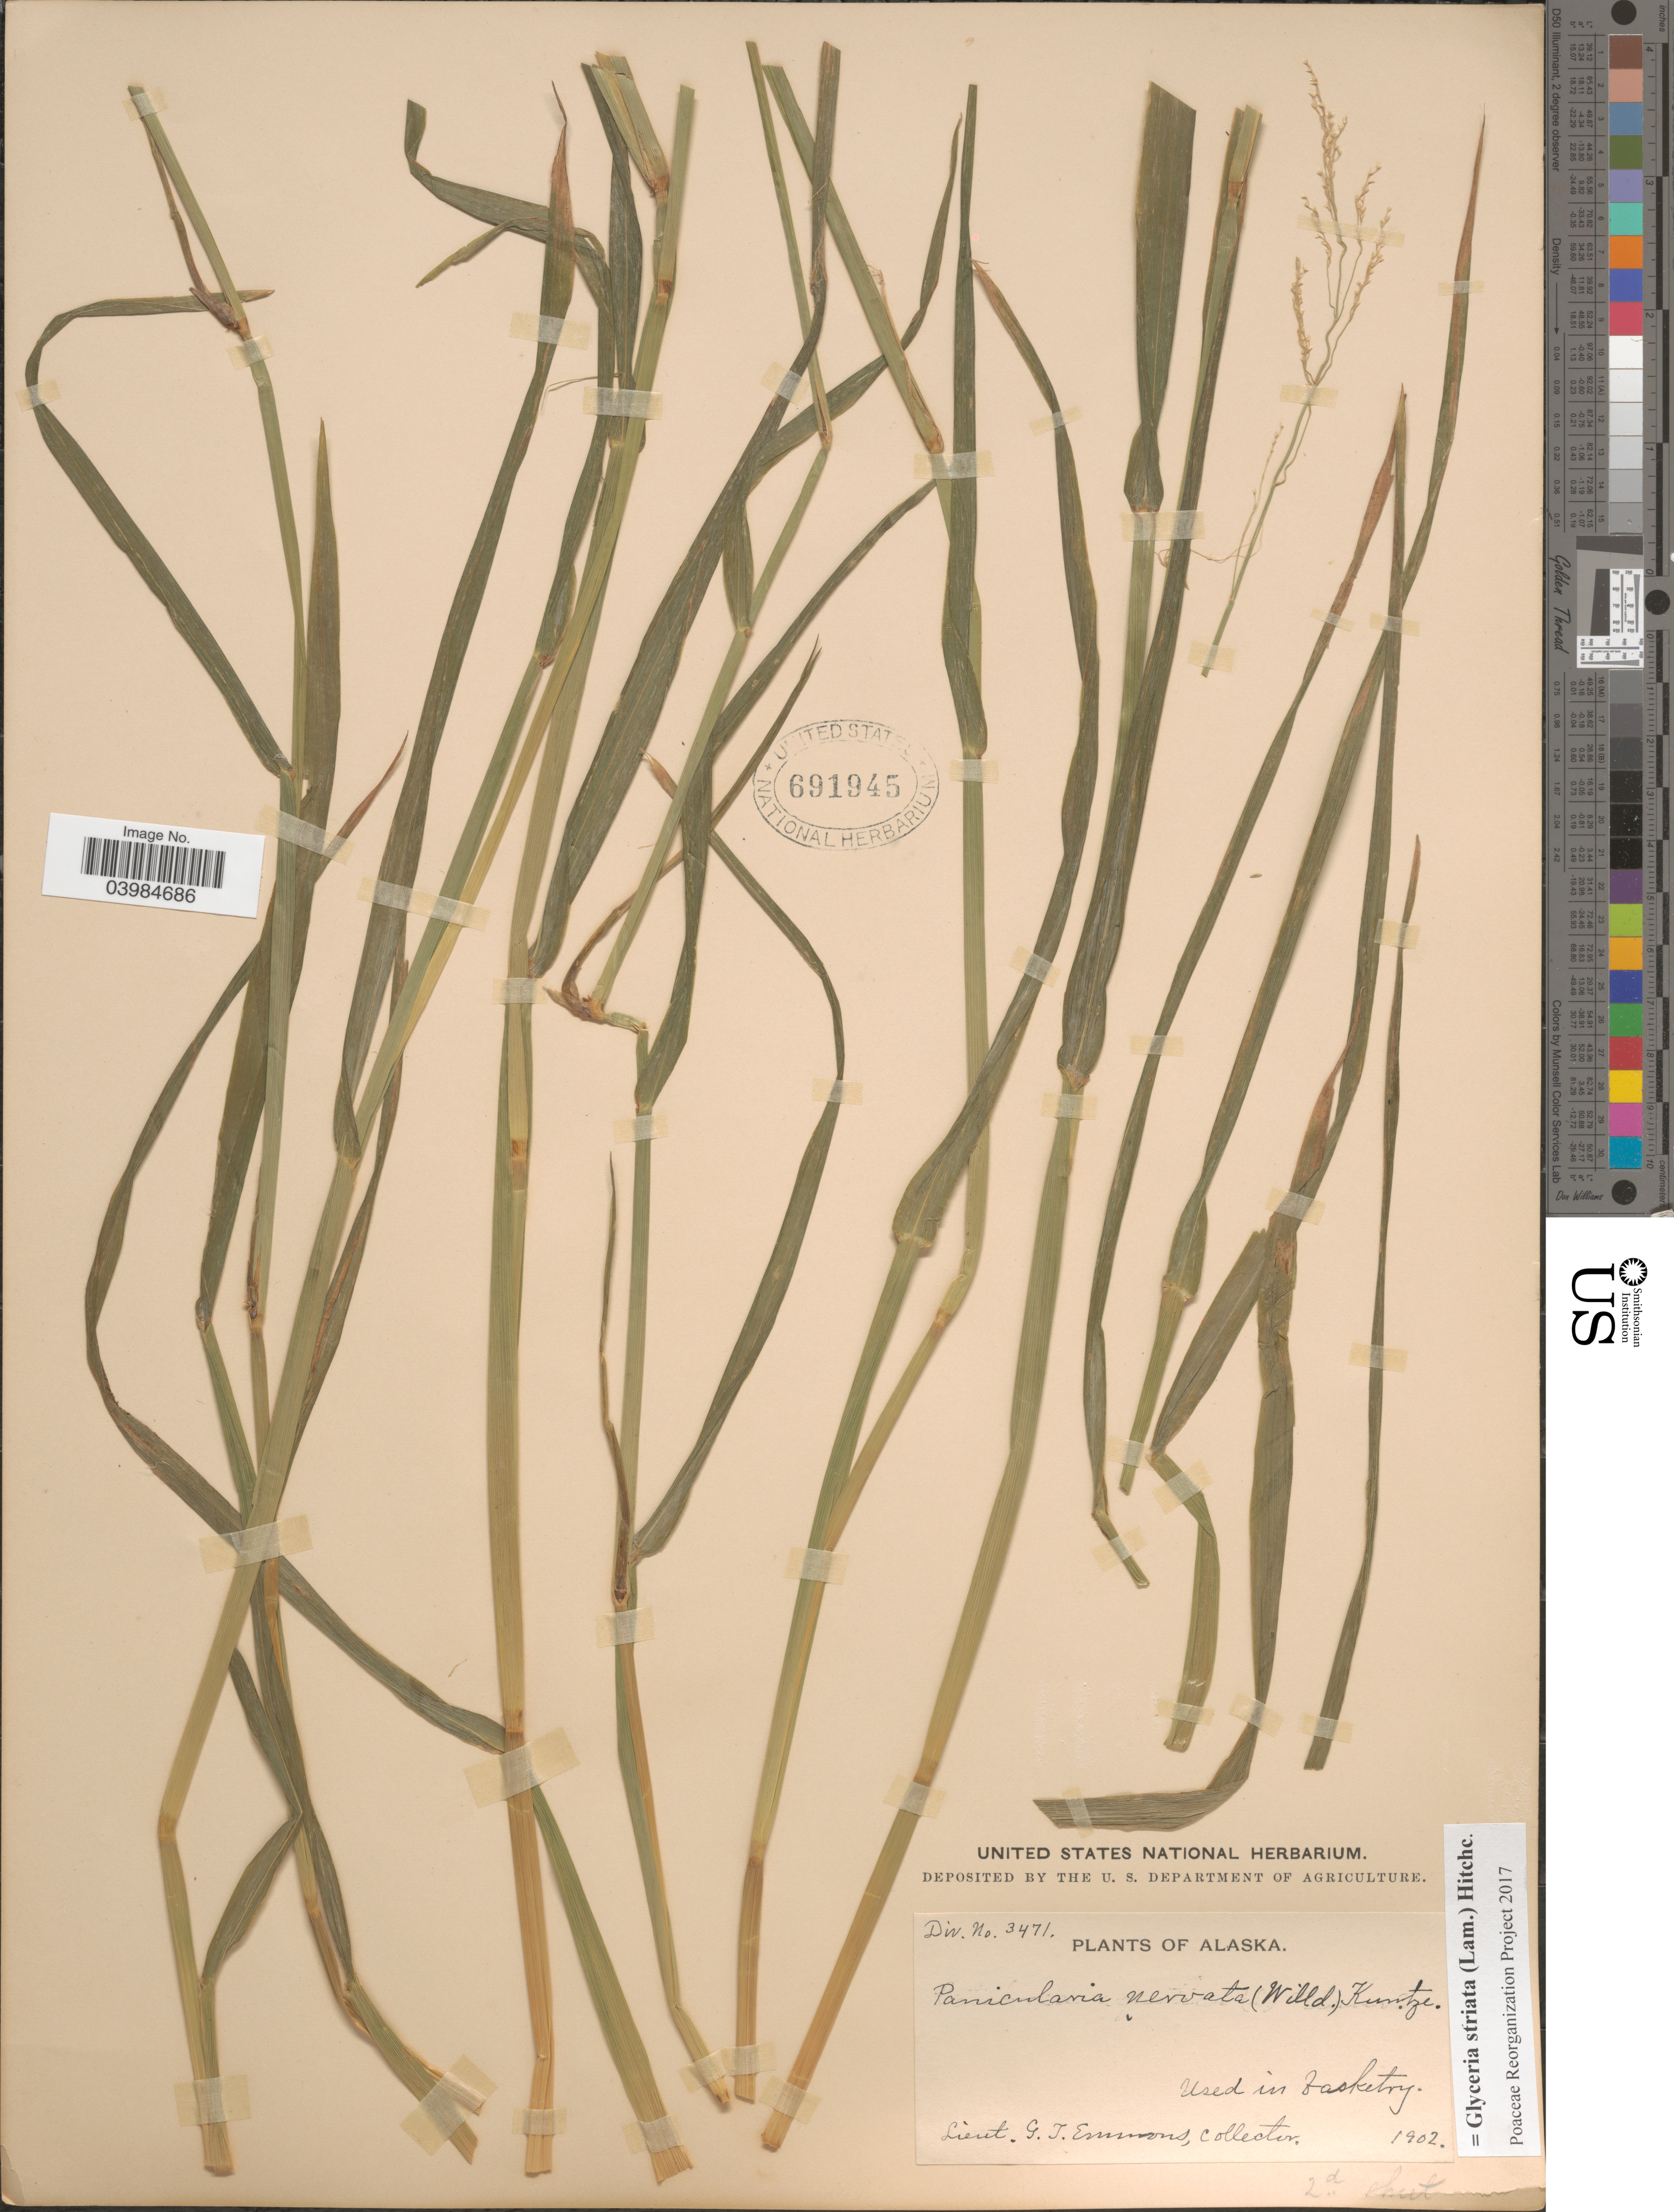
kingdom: Plantae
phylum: Tracheophyta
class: Liliopsida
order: Poales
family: Poaceae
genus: Glyceria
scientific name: Glyceria striata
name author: (Lam.) Hitchc.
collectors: L. Emmons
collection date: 1902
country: United States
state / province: Alaska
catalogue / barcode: US 691945